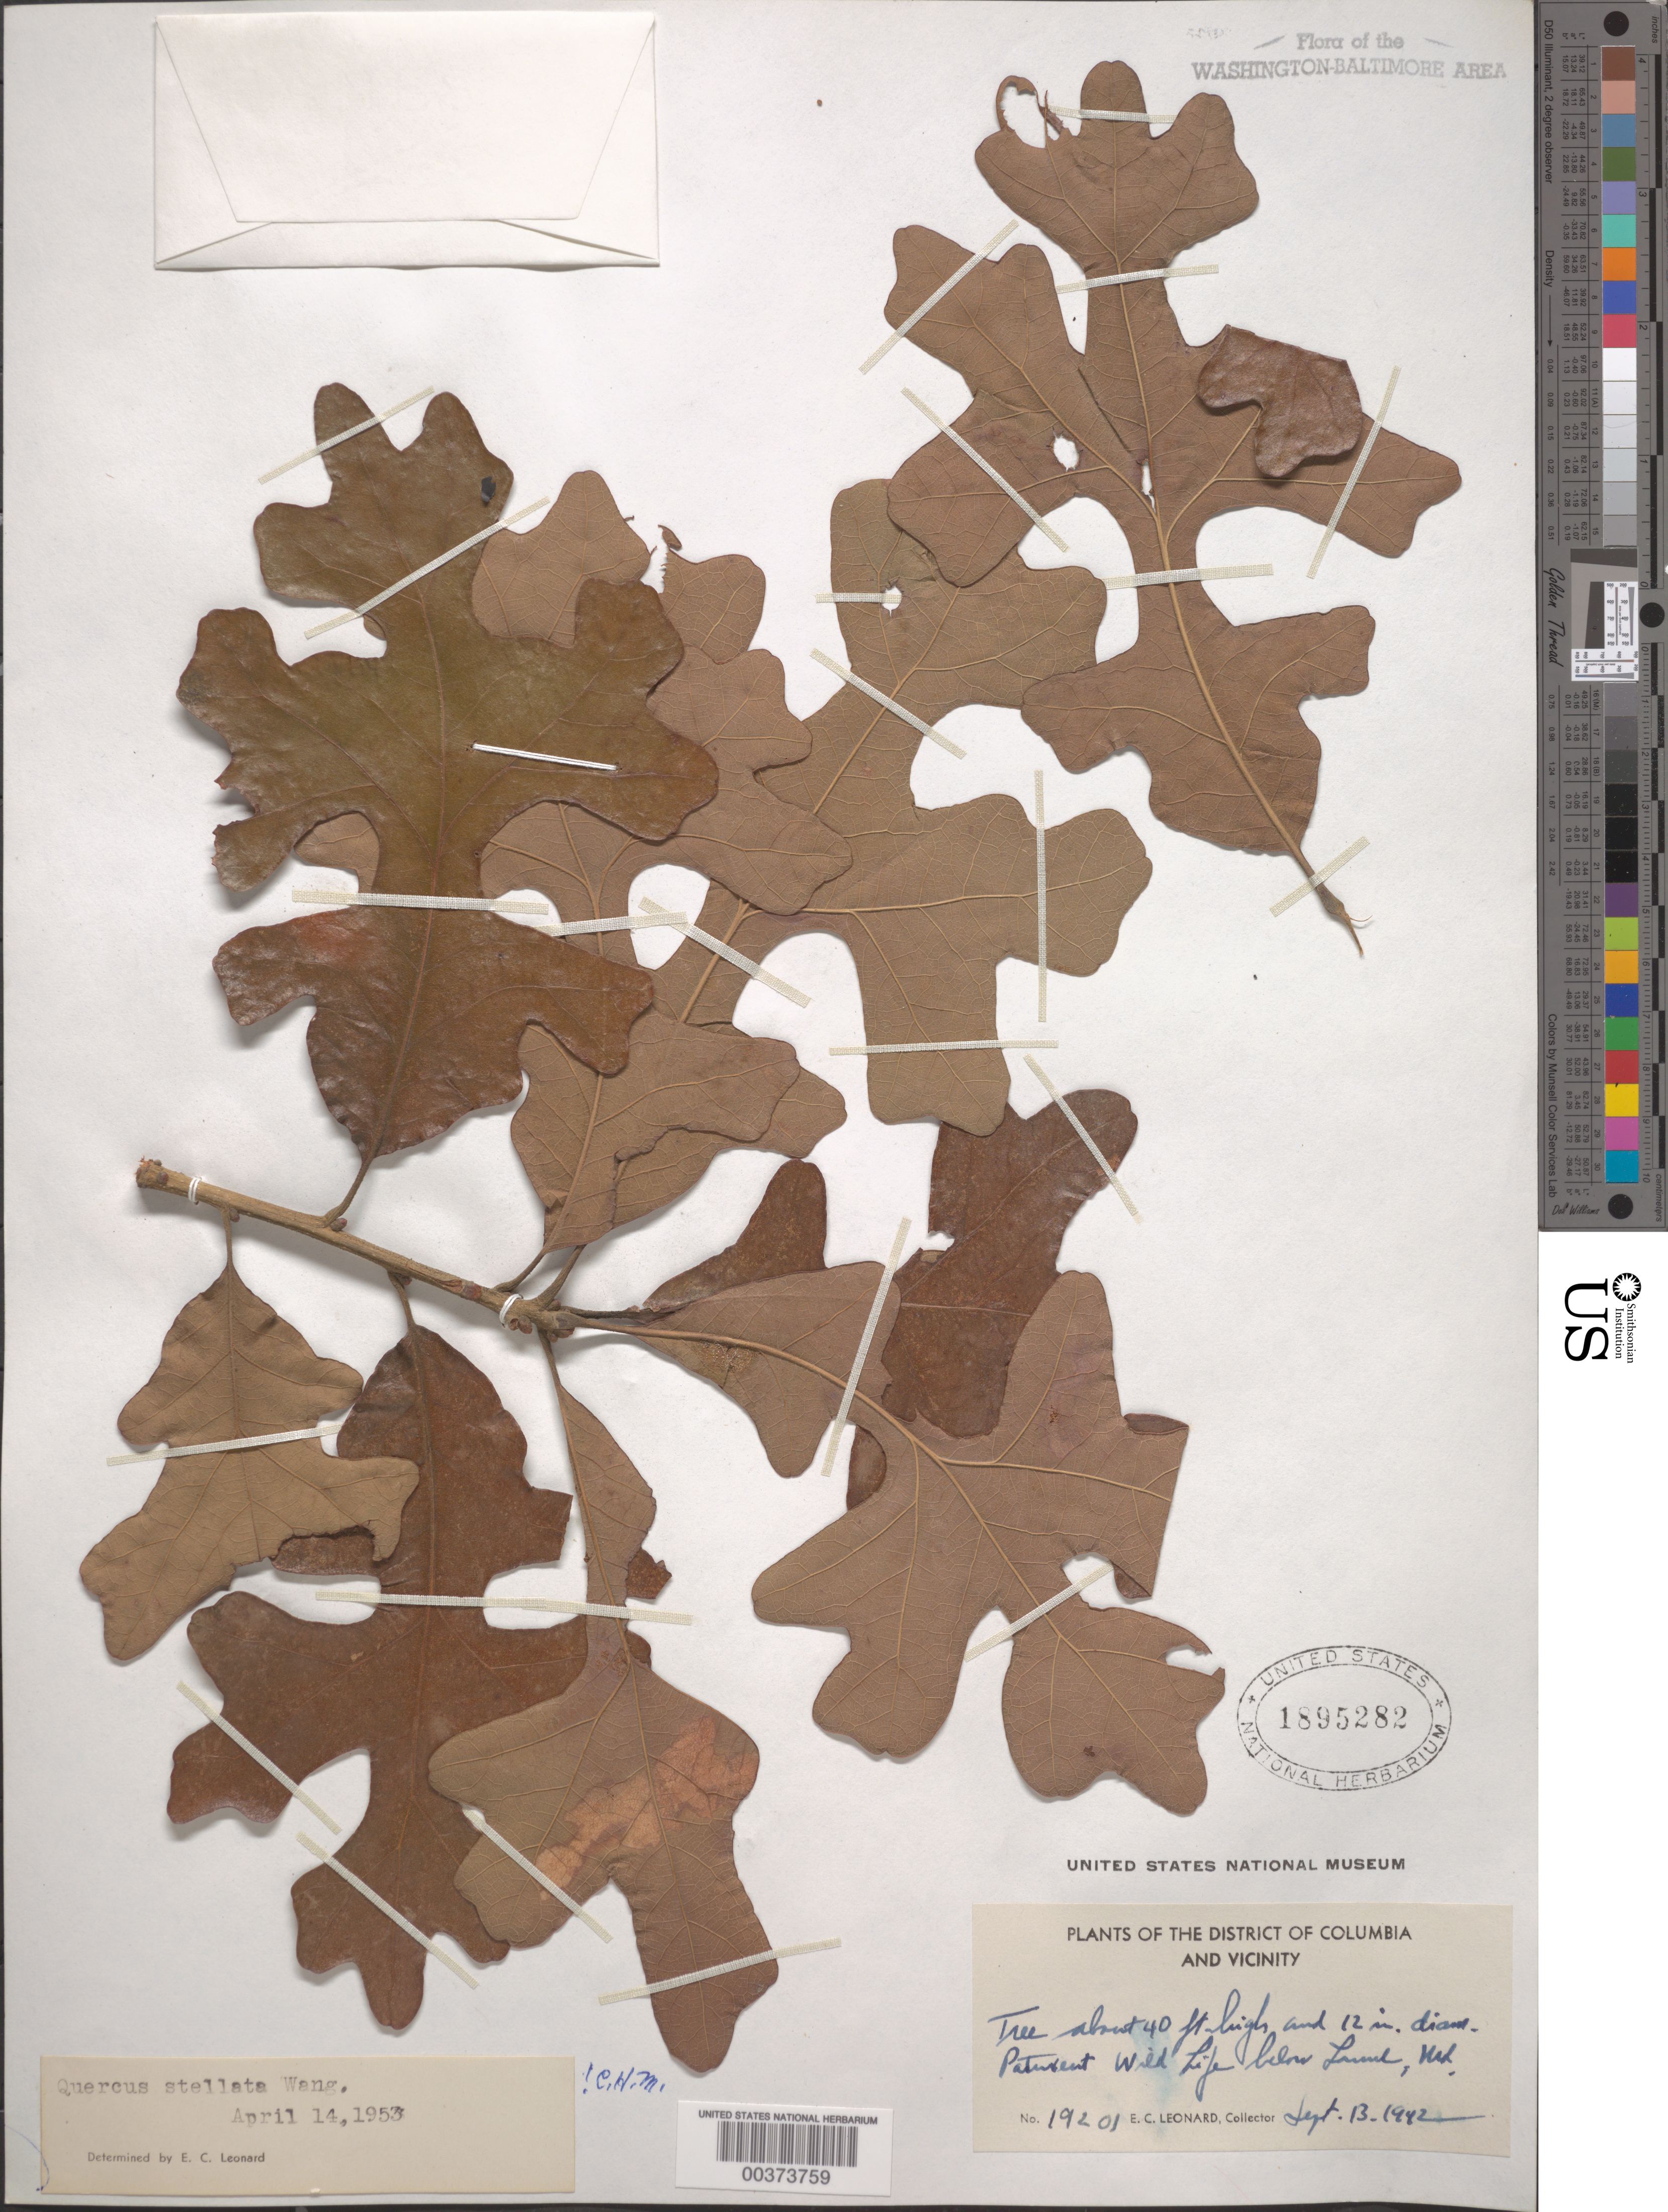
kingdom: Plantae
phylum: Tracheophyta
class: Magnoliopsida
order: Fagales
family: Fagaceae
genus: Quercus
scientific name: Quercus stellata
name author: Wangenh.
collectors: E. C. Leonard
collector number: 19201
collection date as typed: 13 Sep 1942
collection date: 1942-09-13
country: United States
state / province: Maryland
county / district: Prince George's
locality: Patuxent Wildlife Refuge, south of Laurel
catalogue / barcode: US 1895282